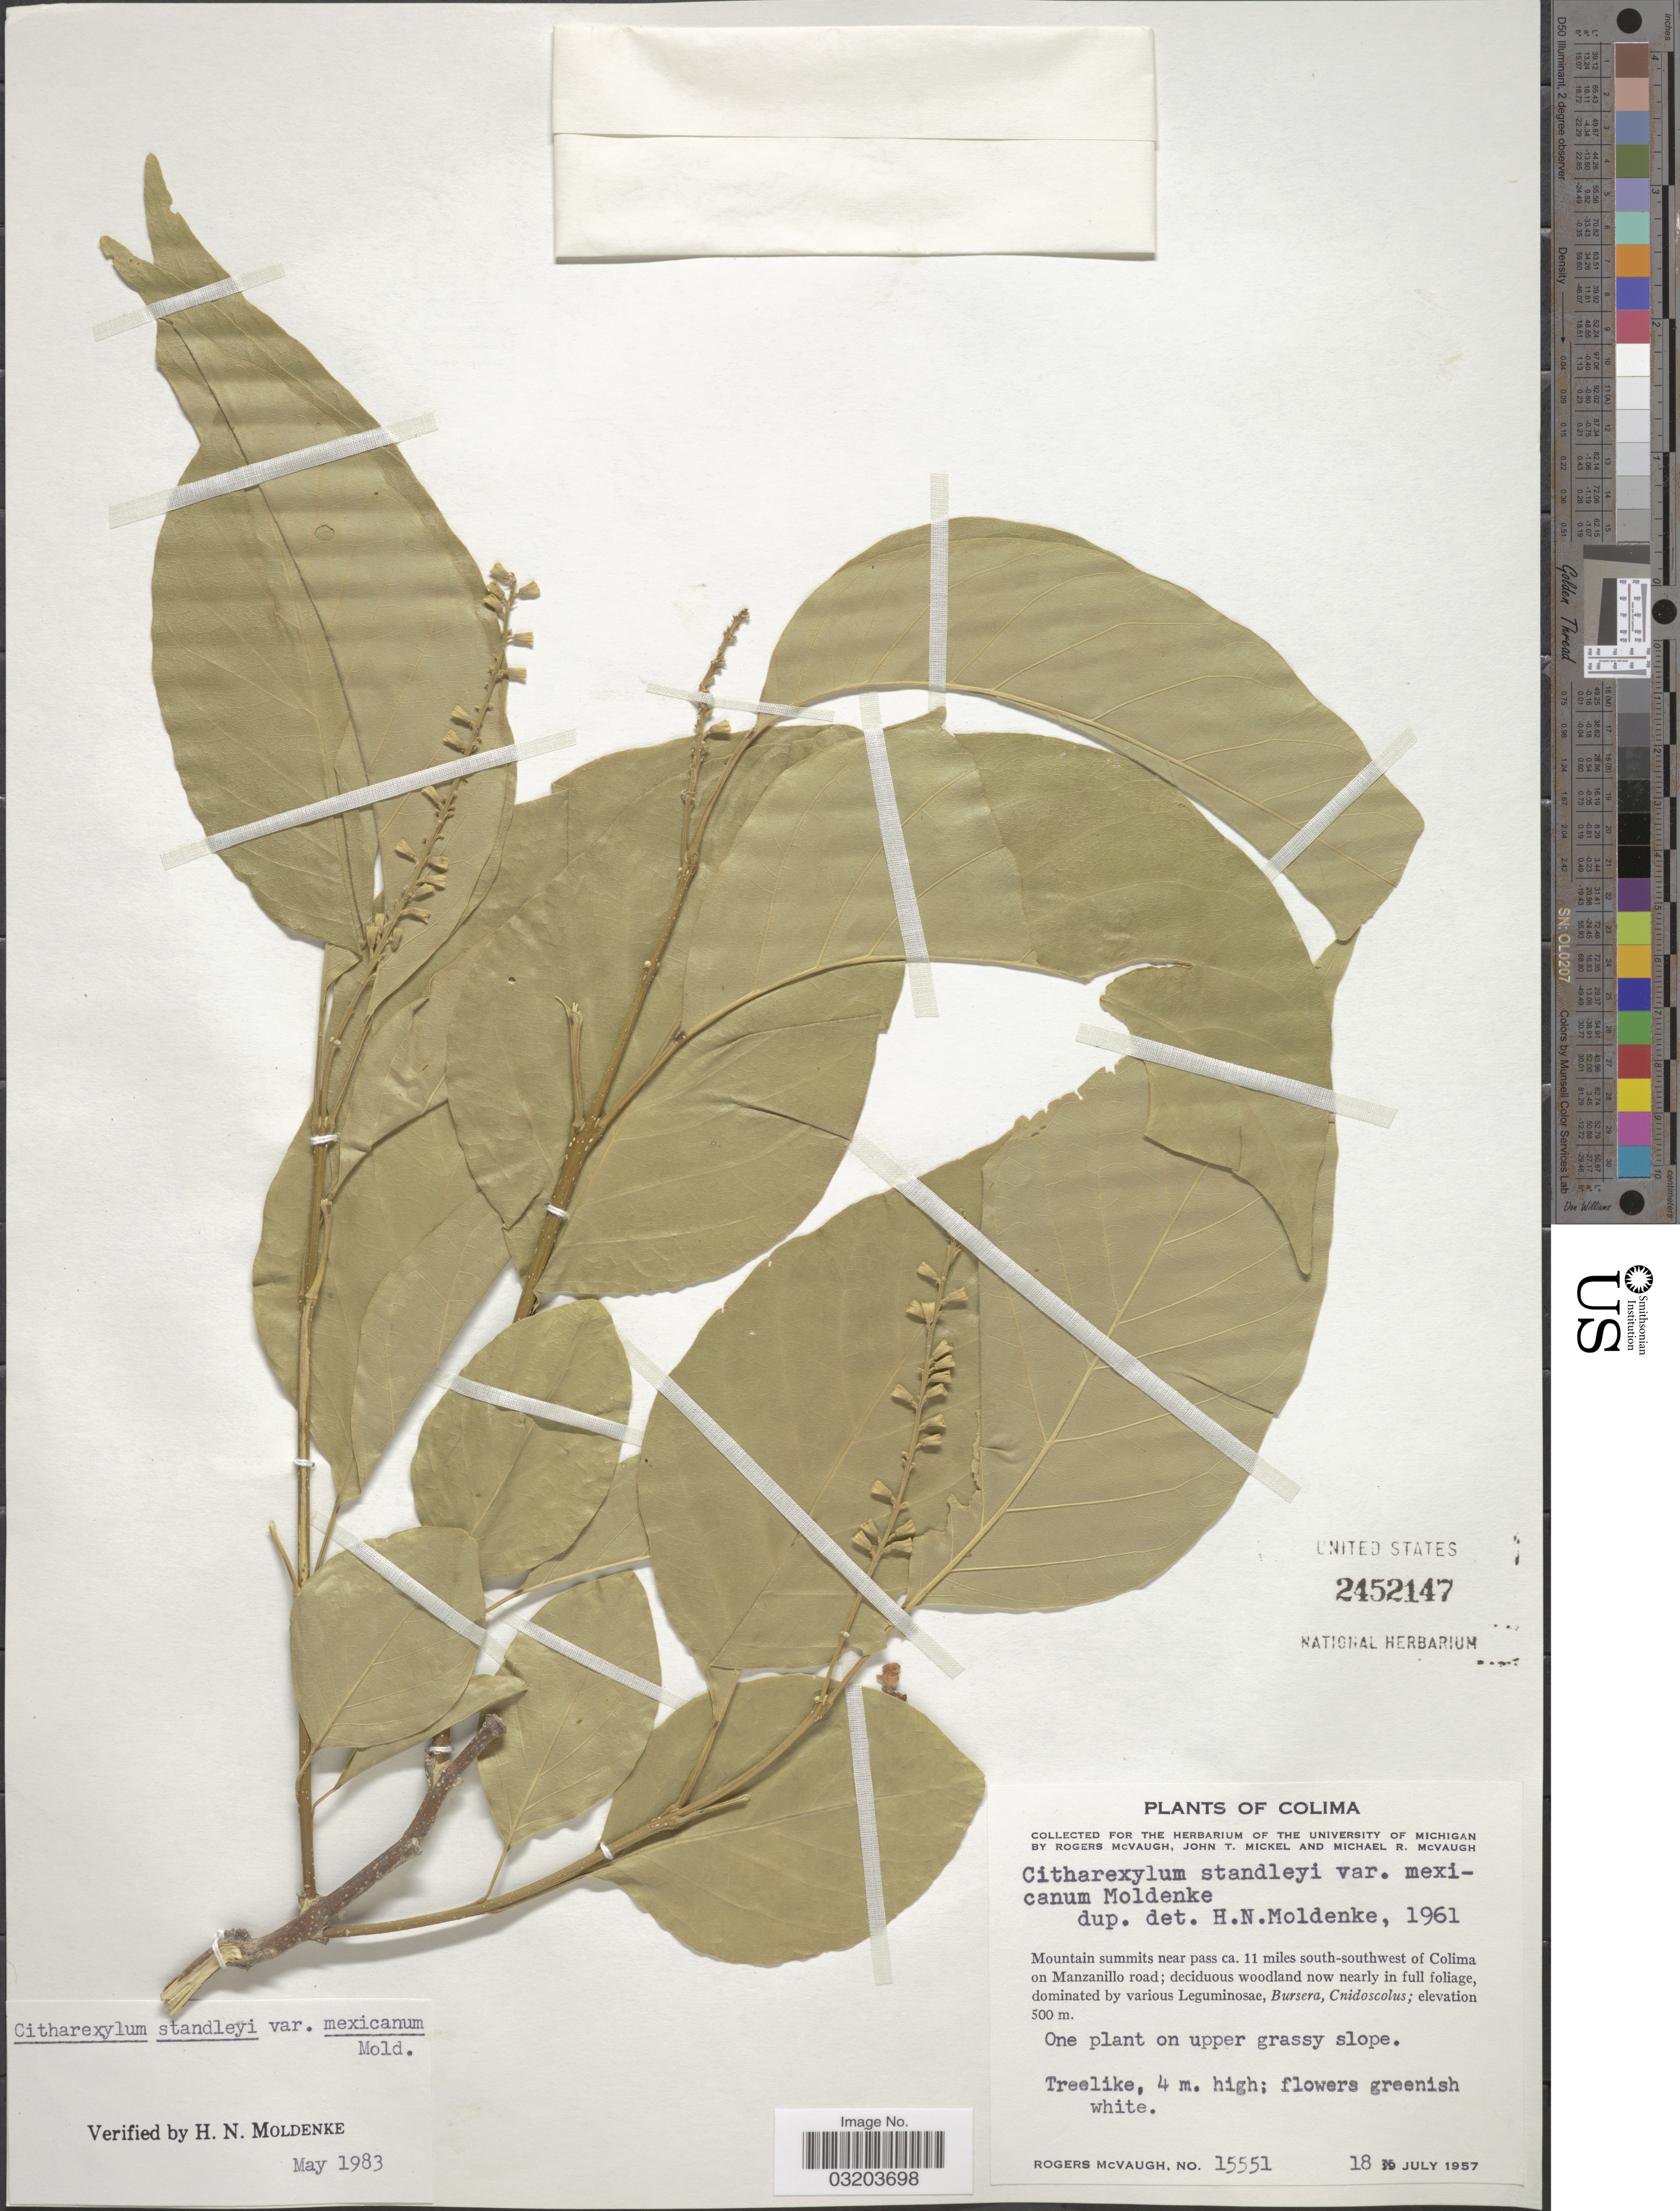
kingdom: Plantae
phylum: Tracheophyta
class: Magnoliopsida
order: Lamiales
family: Verbenaceae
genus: Citharexylum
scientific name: Citharexylum standleyi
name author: Moldenke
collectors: R. McVaugh, J. T. Mickel & M. R. McVaugh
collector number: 15551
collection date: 1957-07-18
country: Mexico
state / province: Colima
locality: Mountain summits near pass ca. 11 miles south-southwest of Colima on Manzanillo road.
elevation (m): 500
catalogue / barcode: US 2452147